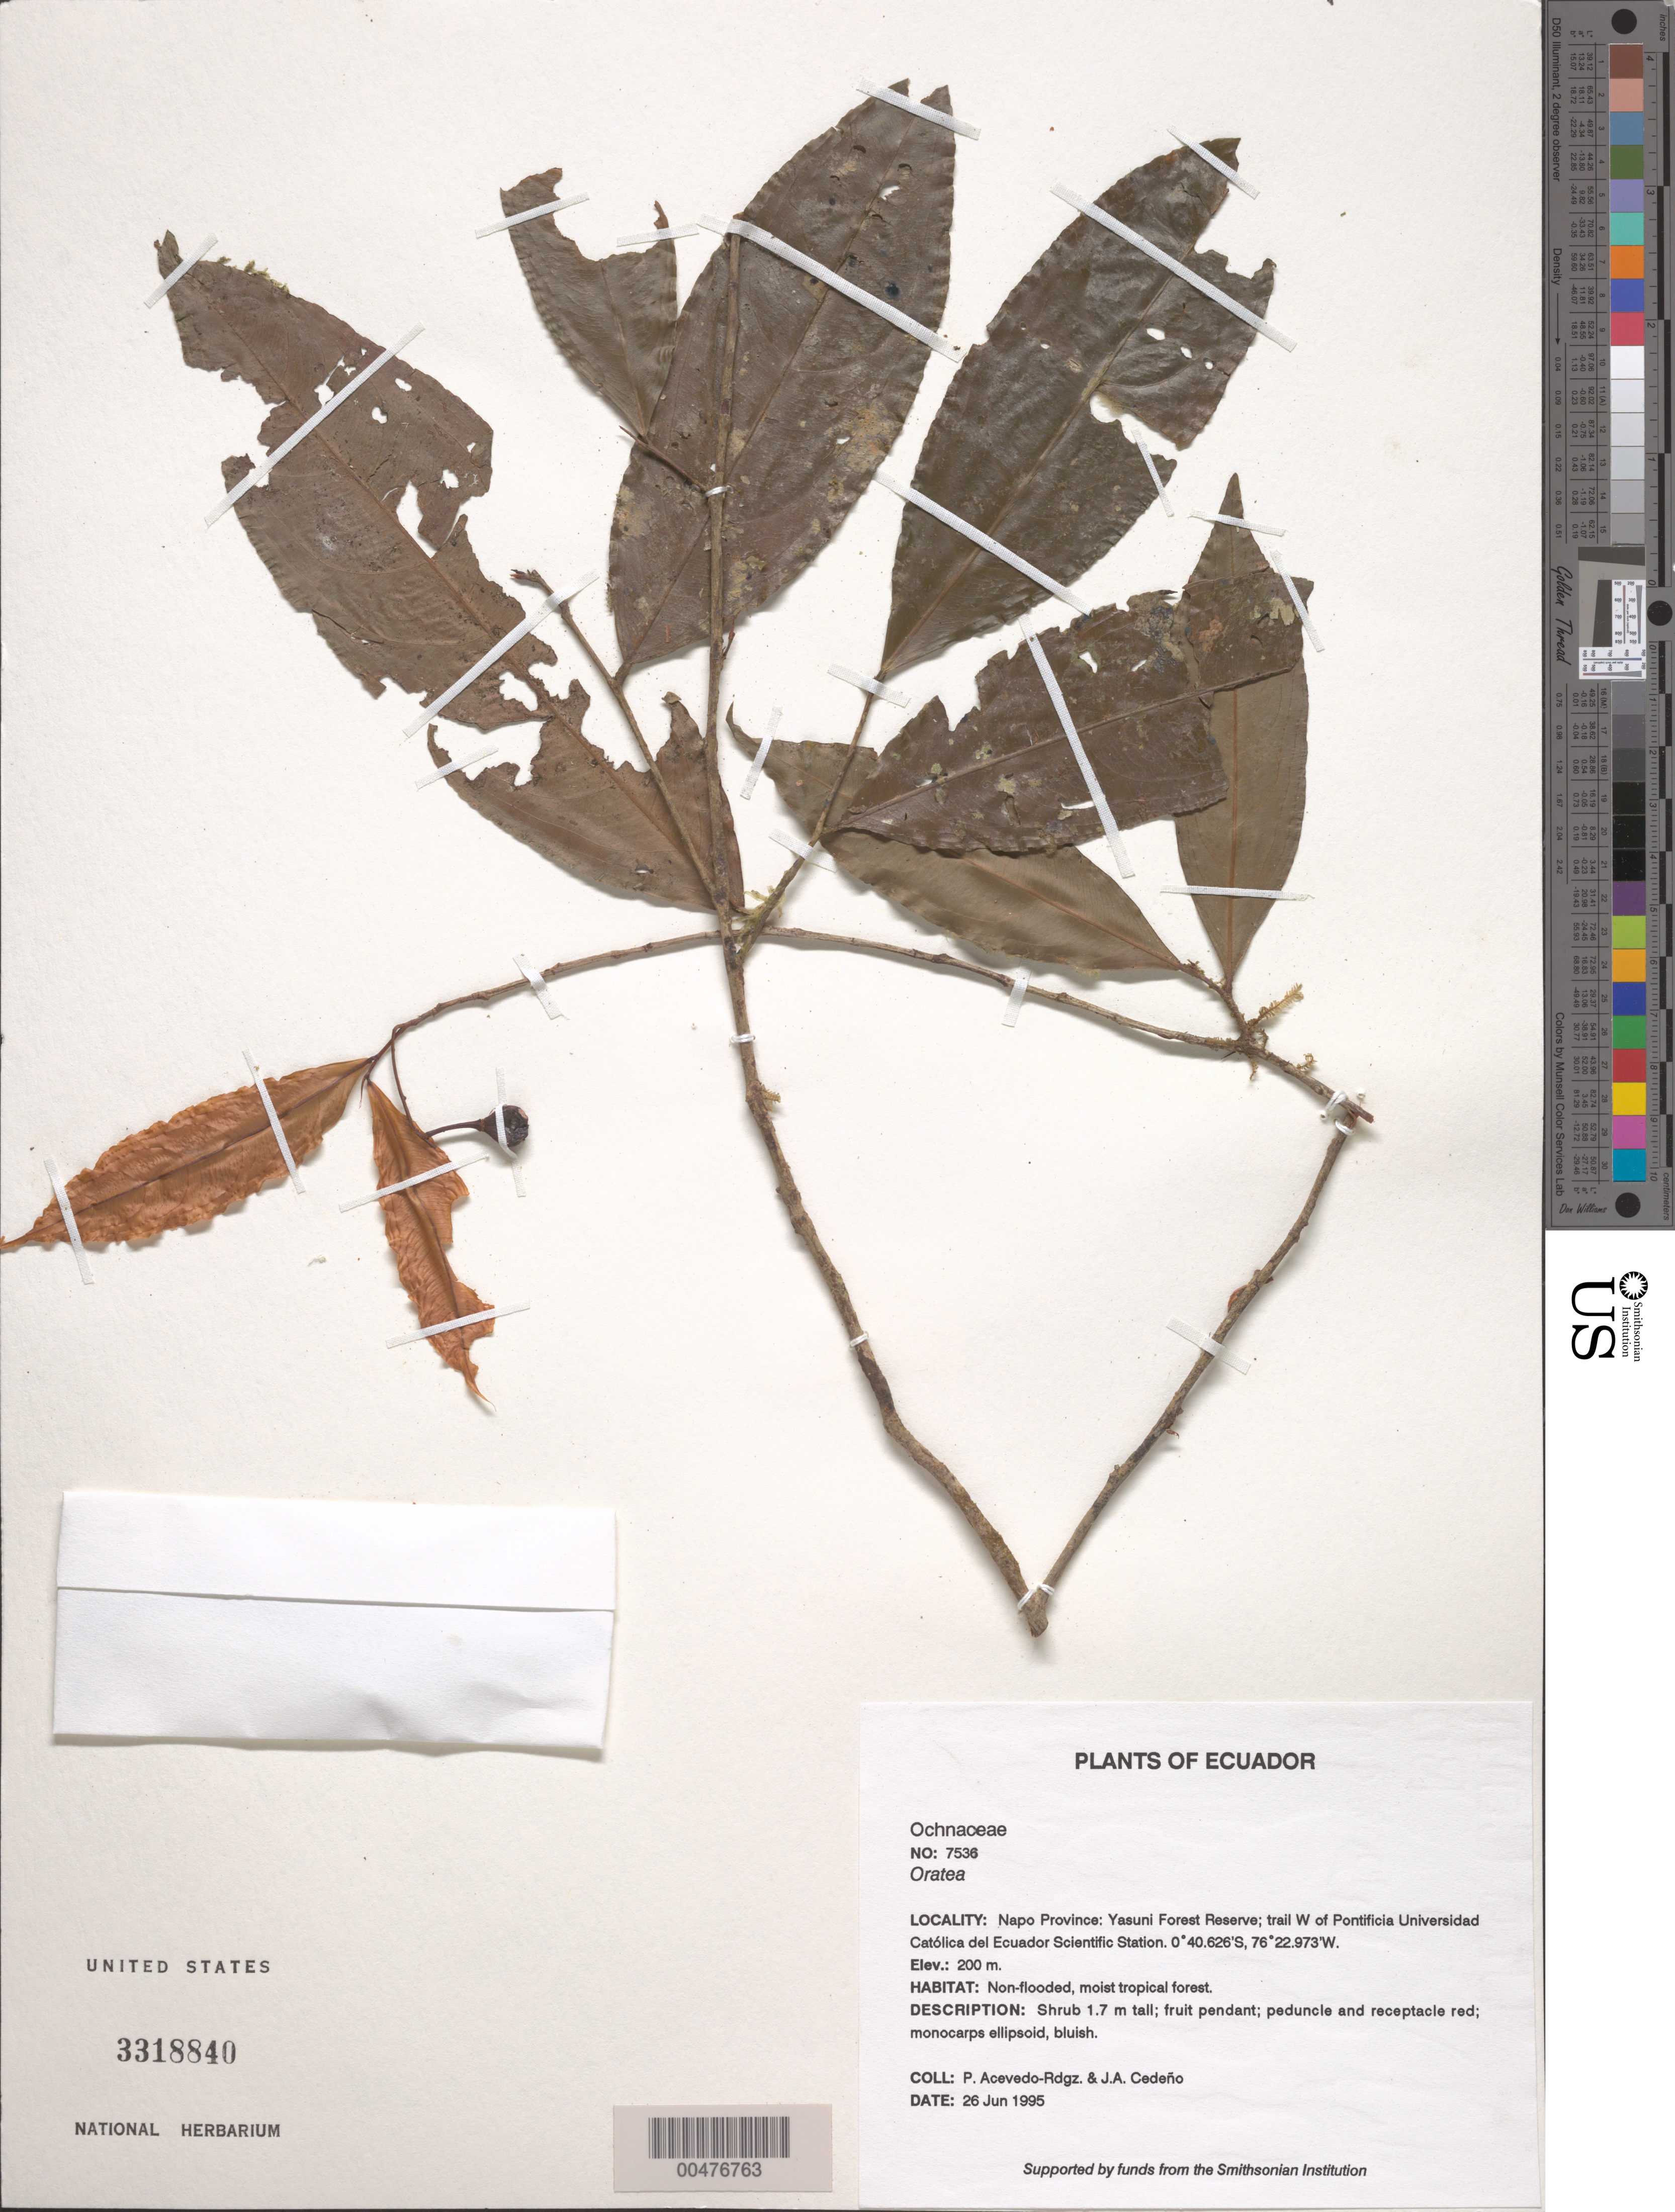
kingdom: Plantae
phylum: Tracheophyta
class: Magnoliopsida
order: Malpighiales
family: Ochnaceae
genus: Ouratea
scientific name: Ouratea sp.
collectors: P. Acevedo-Rodr. & J. A. Cedeño M.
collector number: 7536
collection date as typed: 26 Jun 1995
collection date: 1995-06-26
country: Ecuador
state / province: Napo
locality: Napo Province: Yasuni Forest Reserve; trail W of Pontificia Universidad Católica del Ecuador Scientific Station.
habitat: Non-flooded, moist tropical forest.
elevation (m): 200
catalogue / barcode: US 3318840